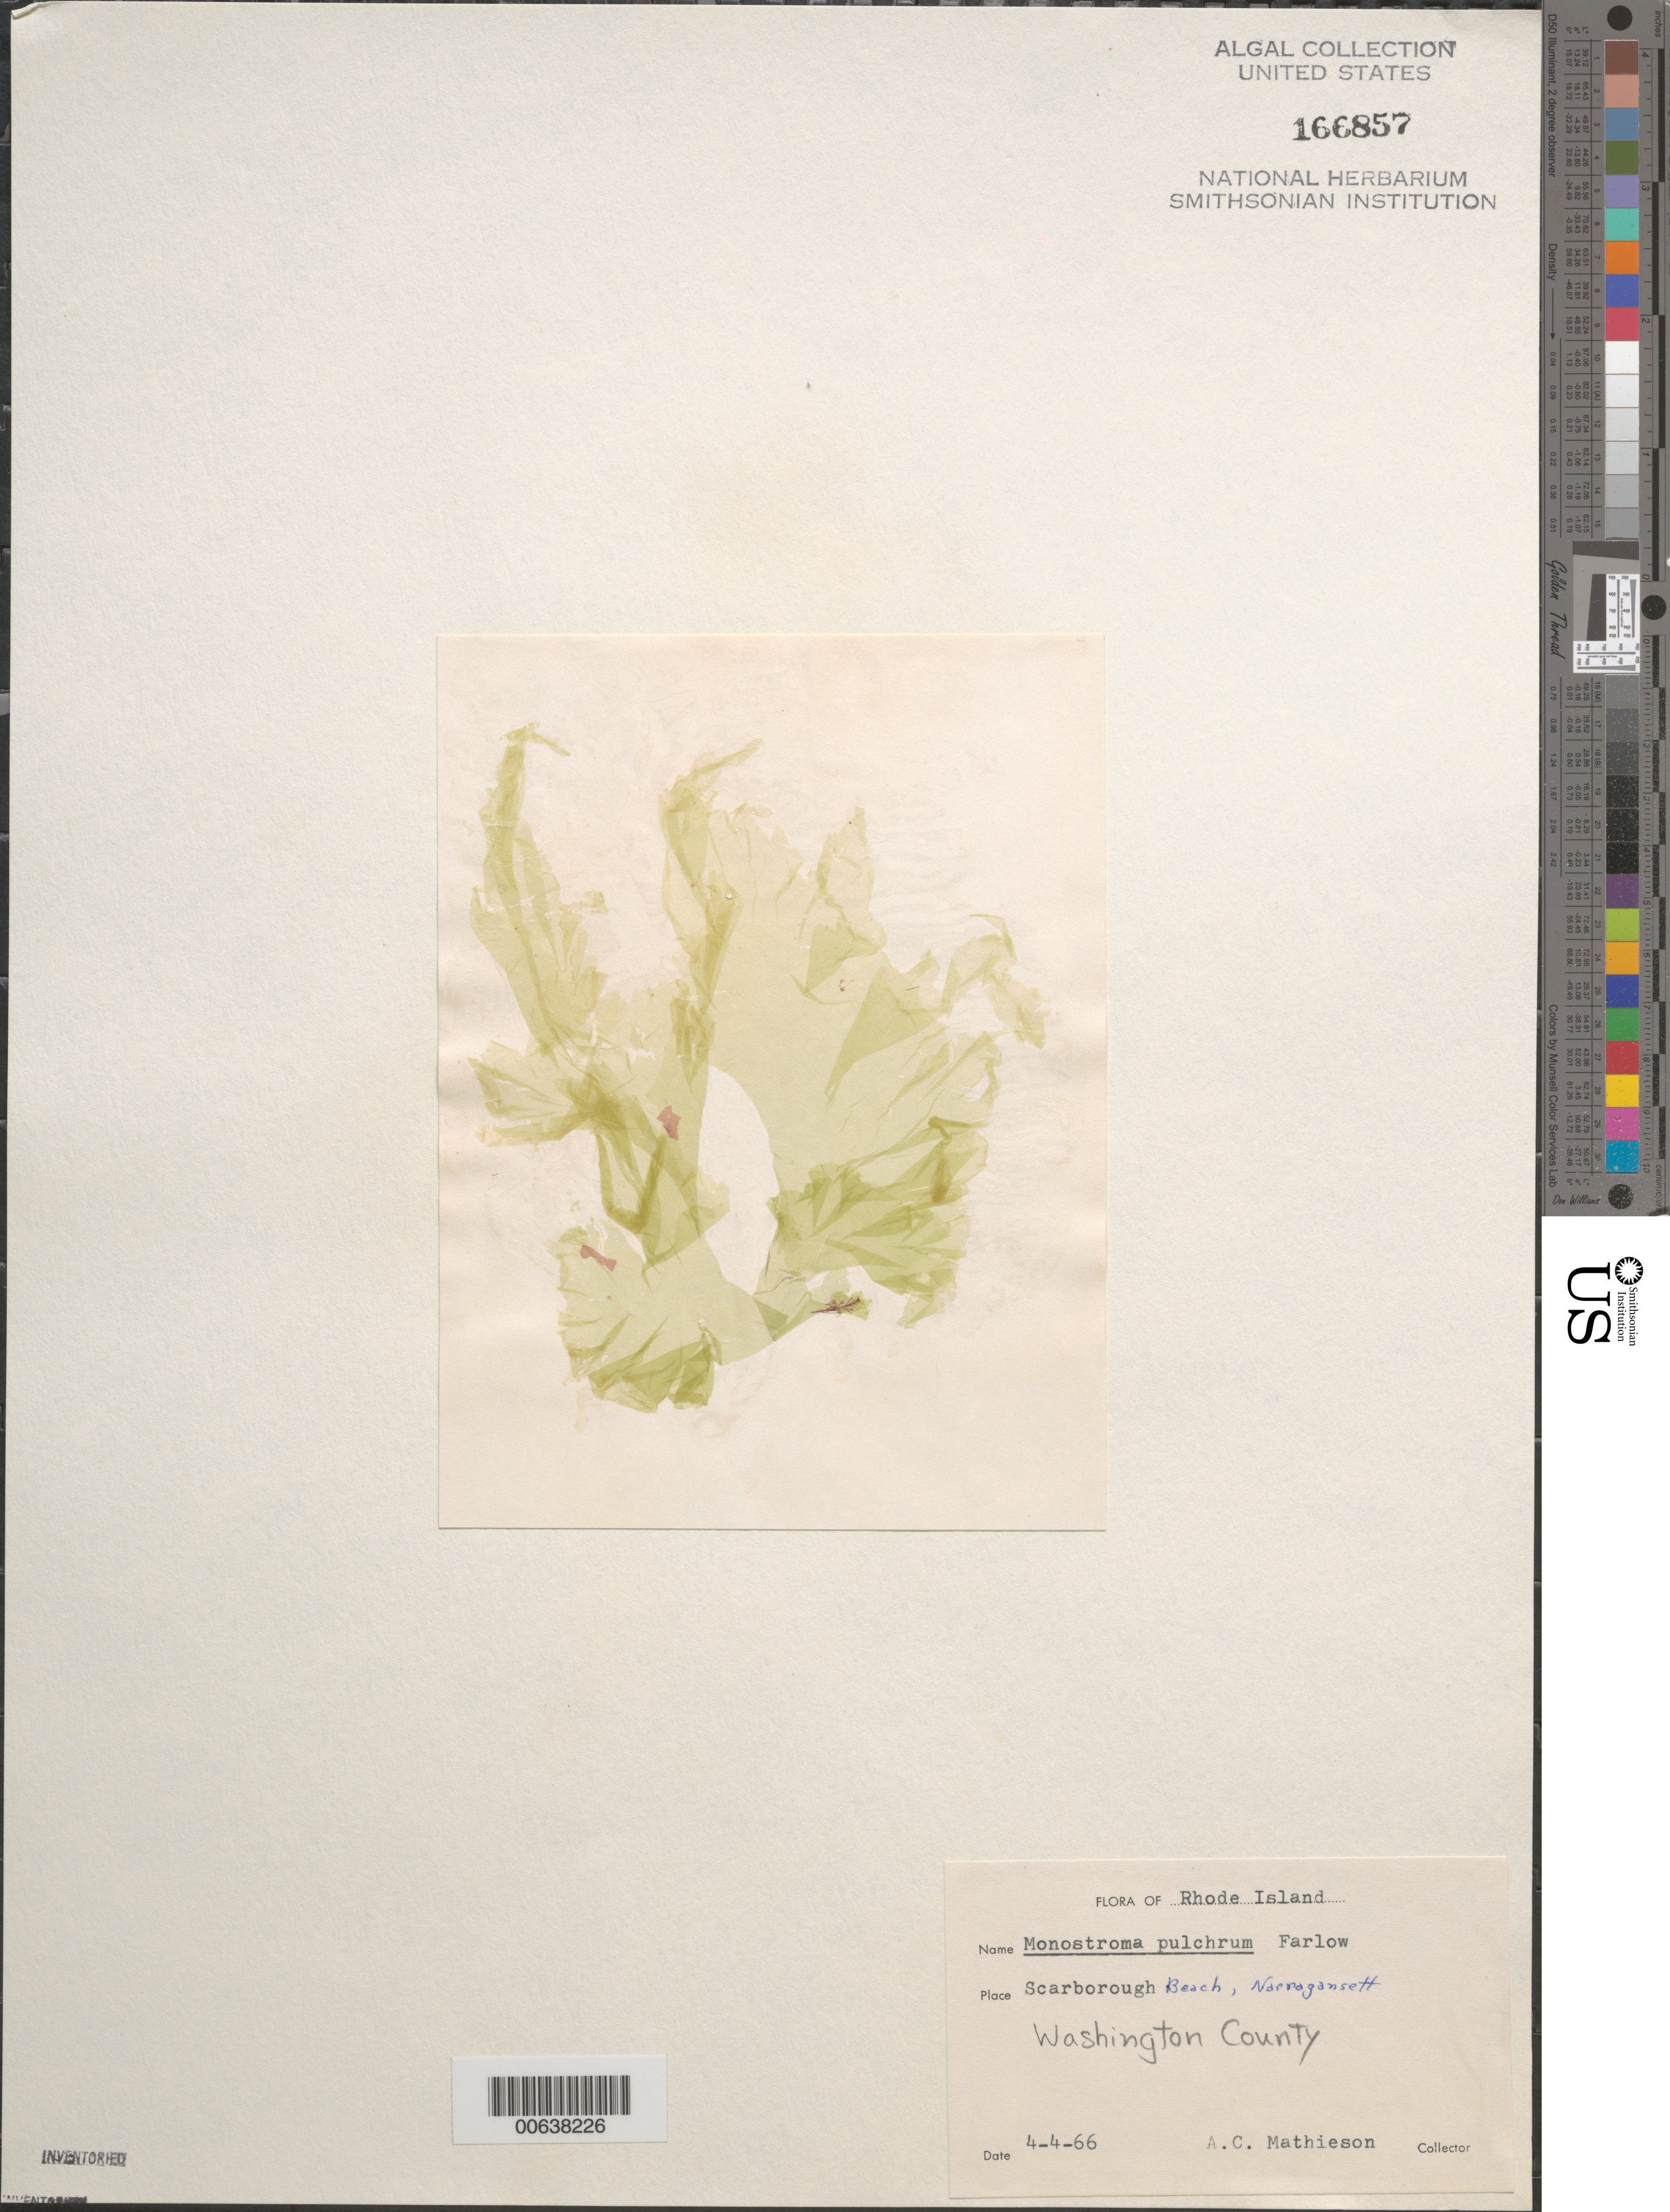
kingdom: Plantae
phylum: Chlorophyta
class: Ulvophyceae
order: Ulvales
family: Gayraliaceae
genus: Protomonostroma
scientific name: Protomonostroma undulatum f. pulchrum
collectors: A. C. Mathieson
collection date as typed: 04 Apr 1966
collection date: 1966-04-04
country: United States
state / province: Rhode Island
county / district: Washington County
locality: Scarborough Beach, Narragansett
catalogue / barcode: US 166857